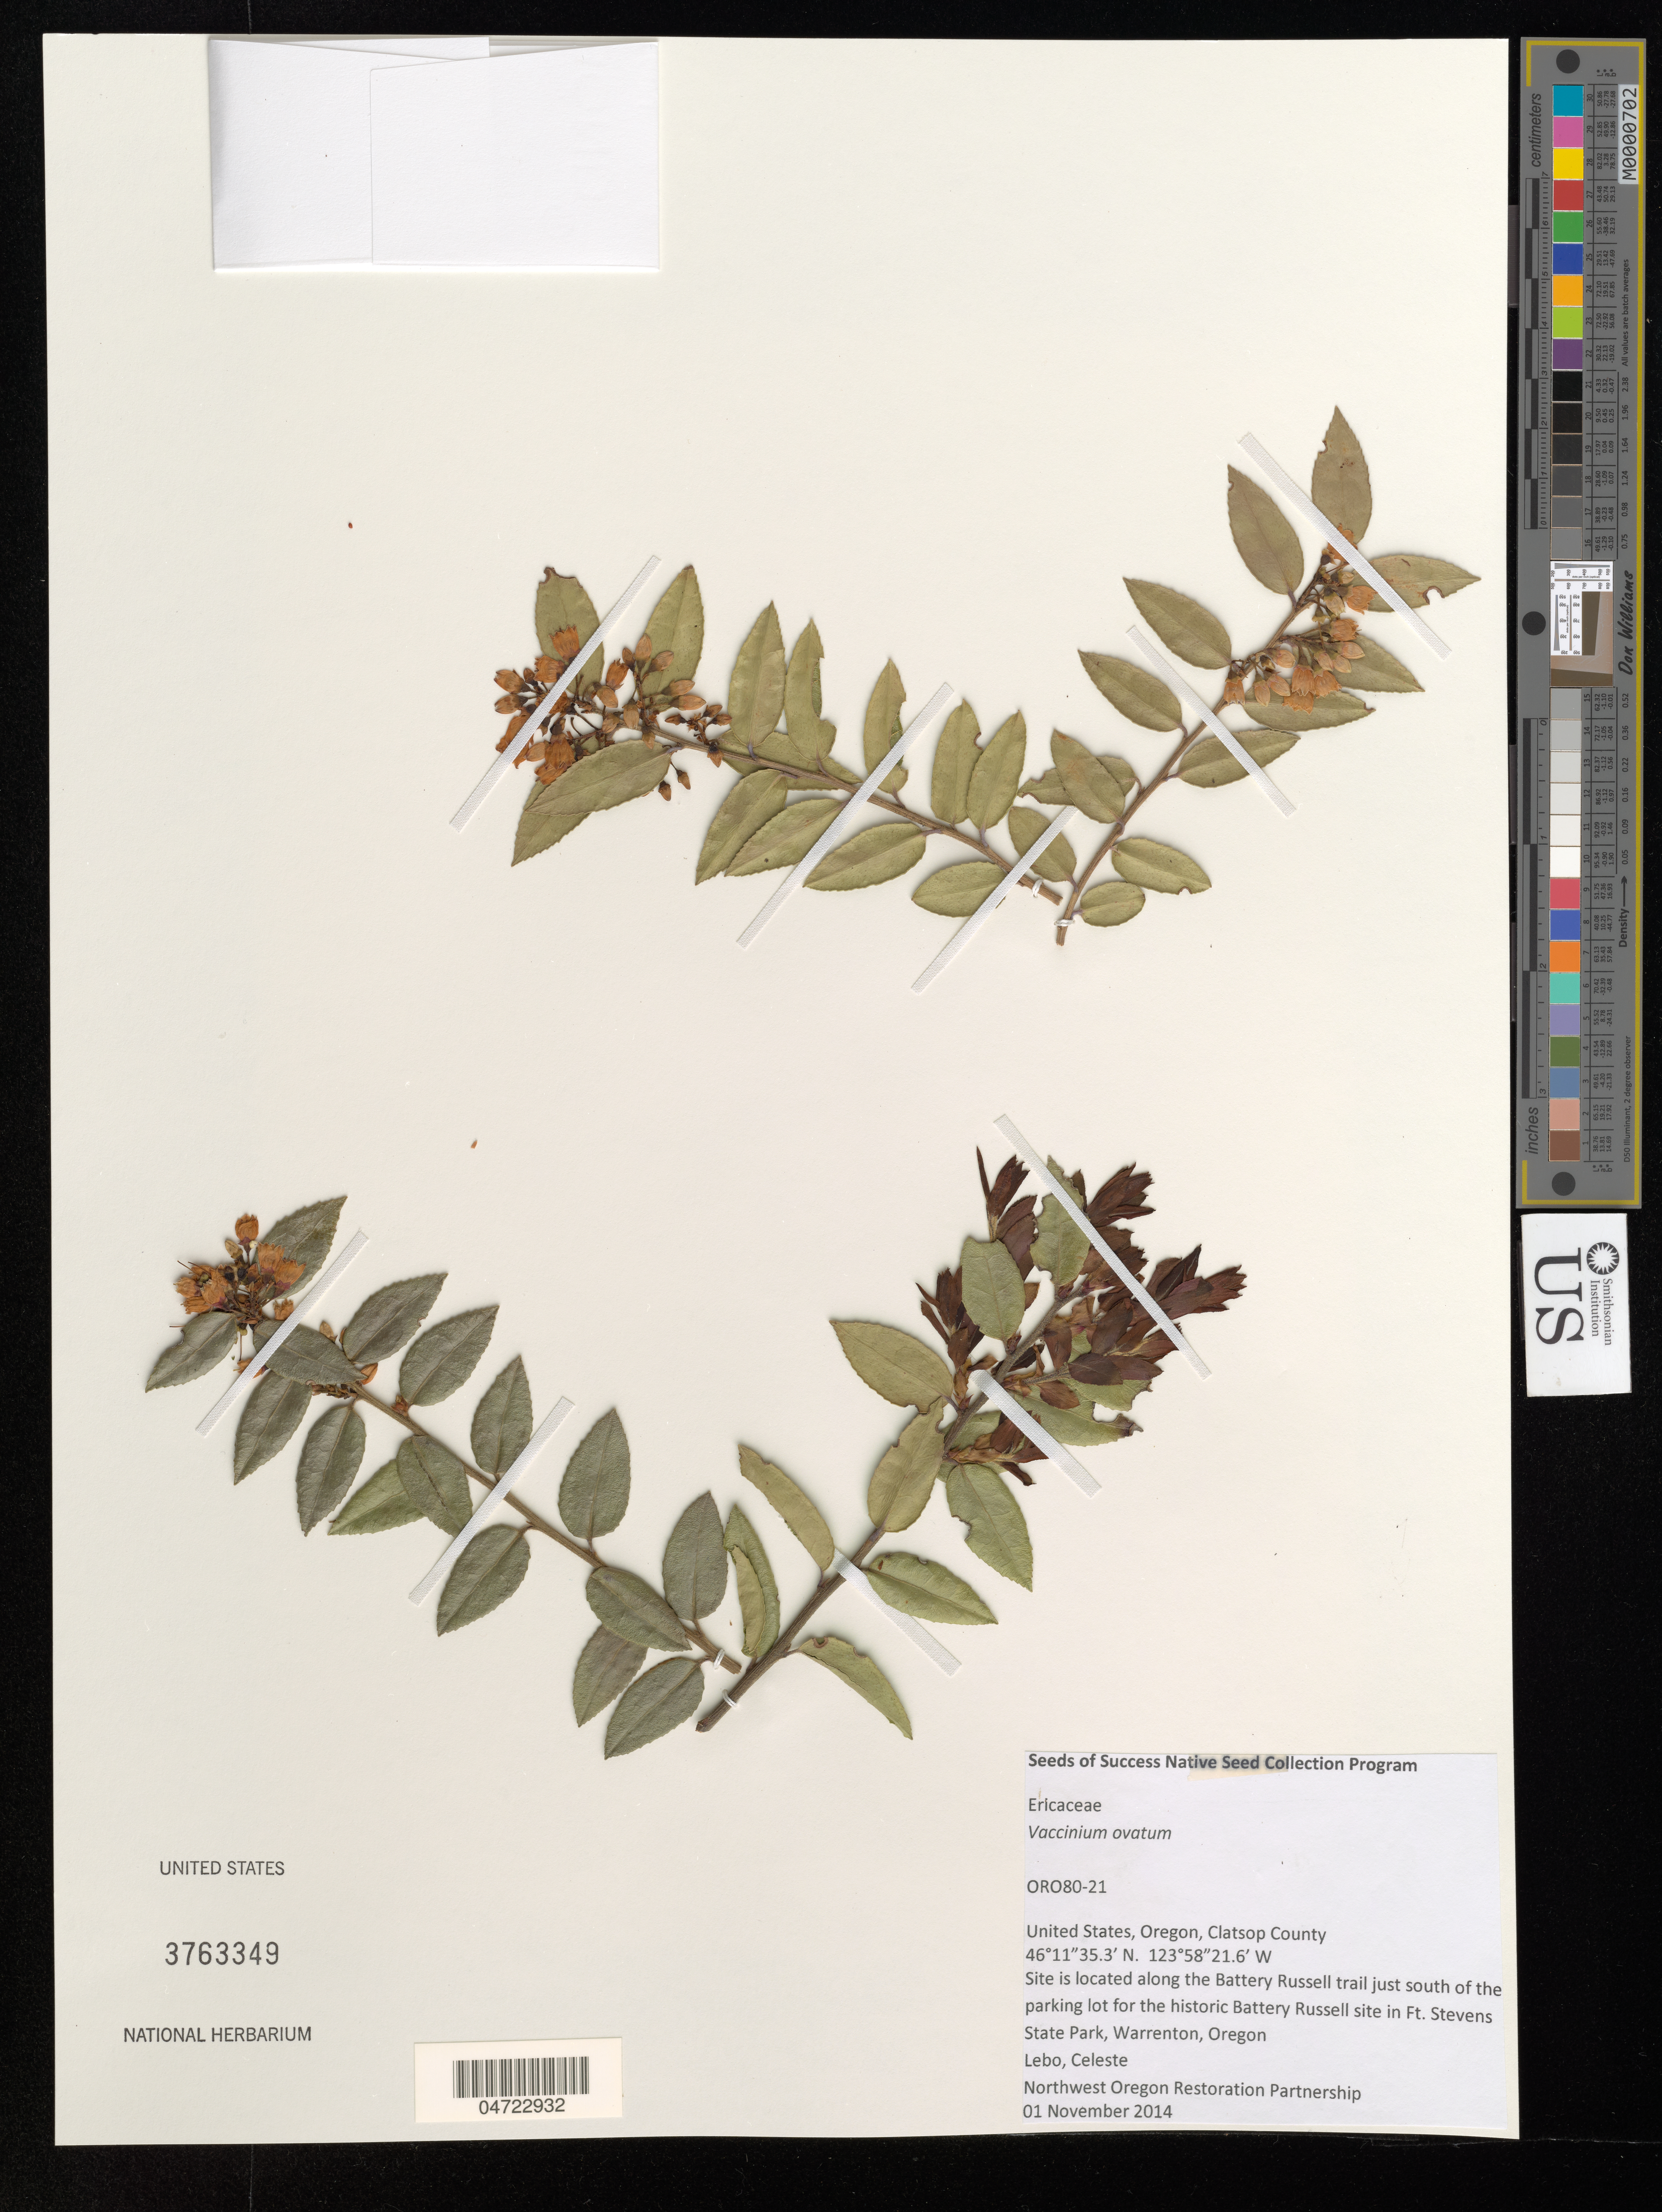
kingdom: Plantae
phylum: Tracheophyta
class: Magnoliopsida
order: Ericales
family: Ericaceae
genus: Vaccinium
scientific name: Vaccinium ovatum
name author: Pursh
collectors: C. Lebo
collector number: ORO80-21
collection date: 2014-11-01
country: United States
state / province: Oregon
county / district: Clatsop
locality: Clatsop County. Site is located along the Battery Russell trail just south of the parking lot for the historic Battery Russell site in Ft. Stevens State Park, Warrenton.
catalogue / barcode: US 3763349